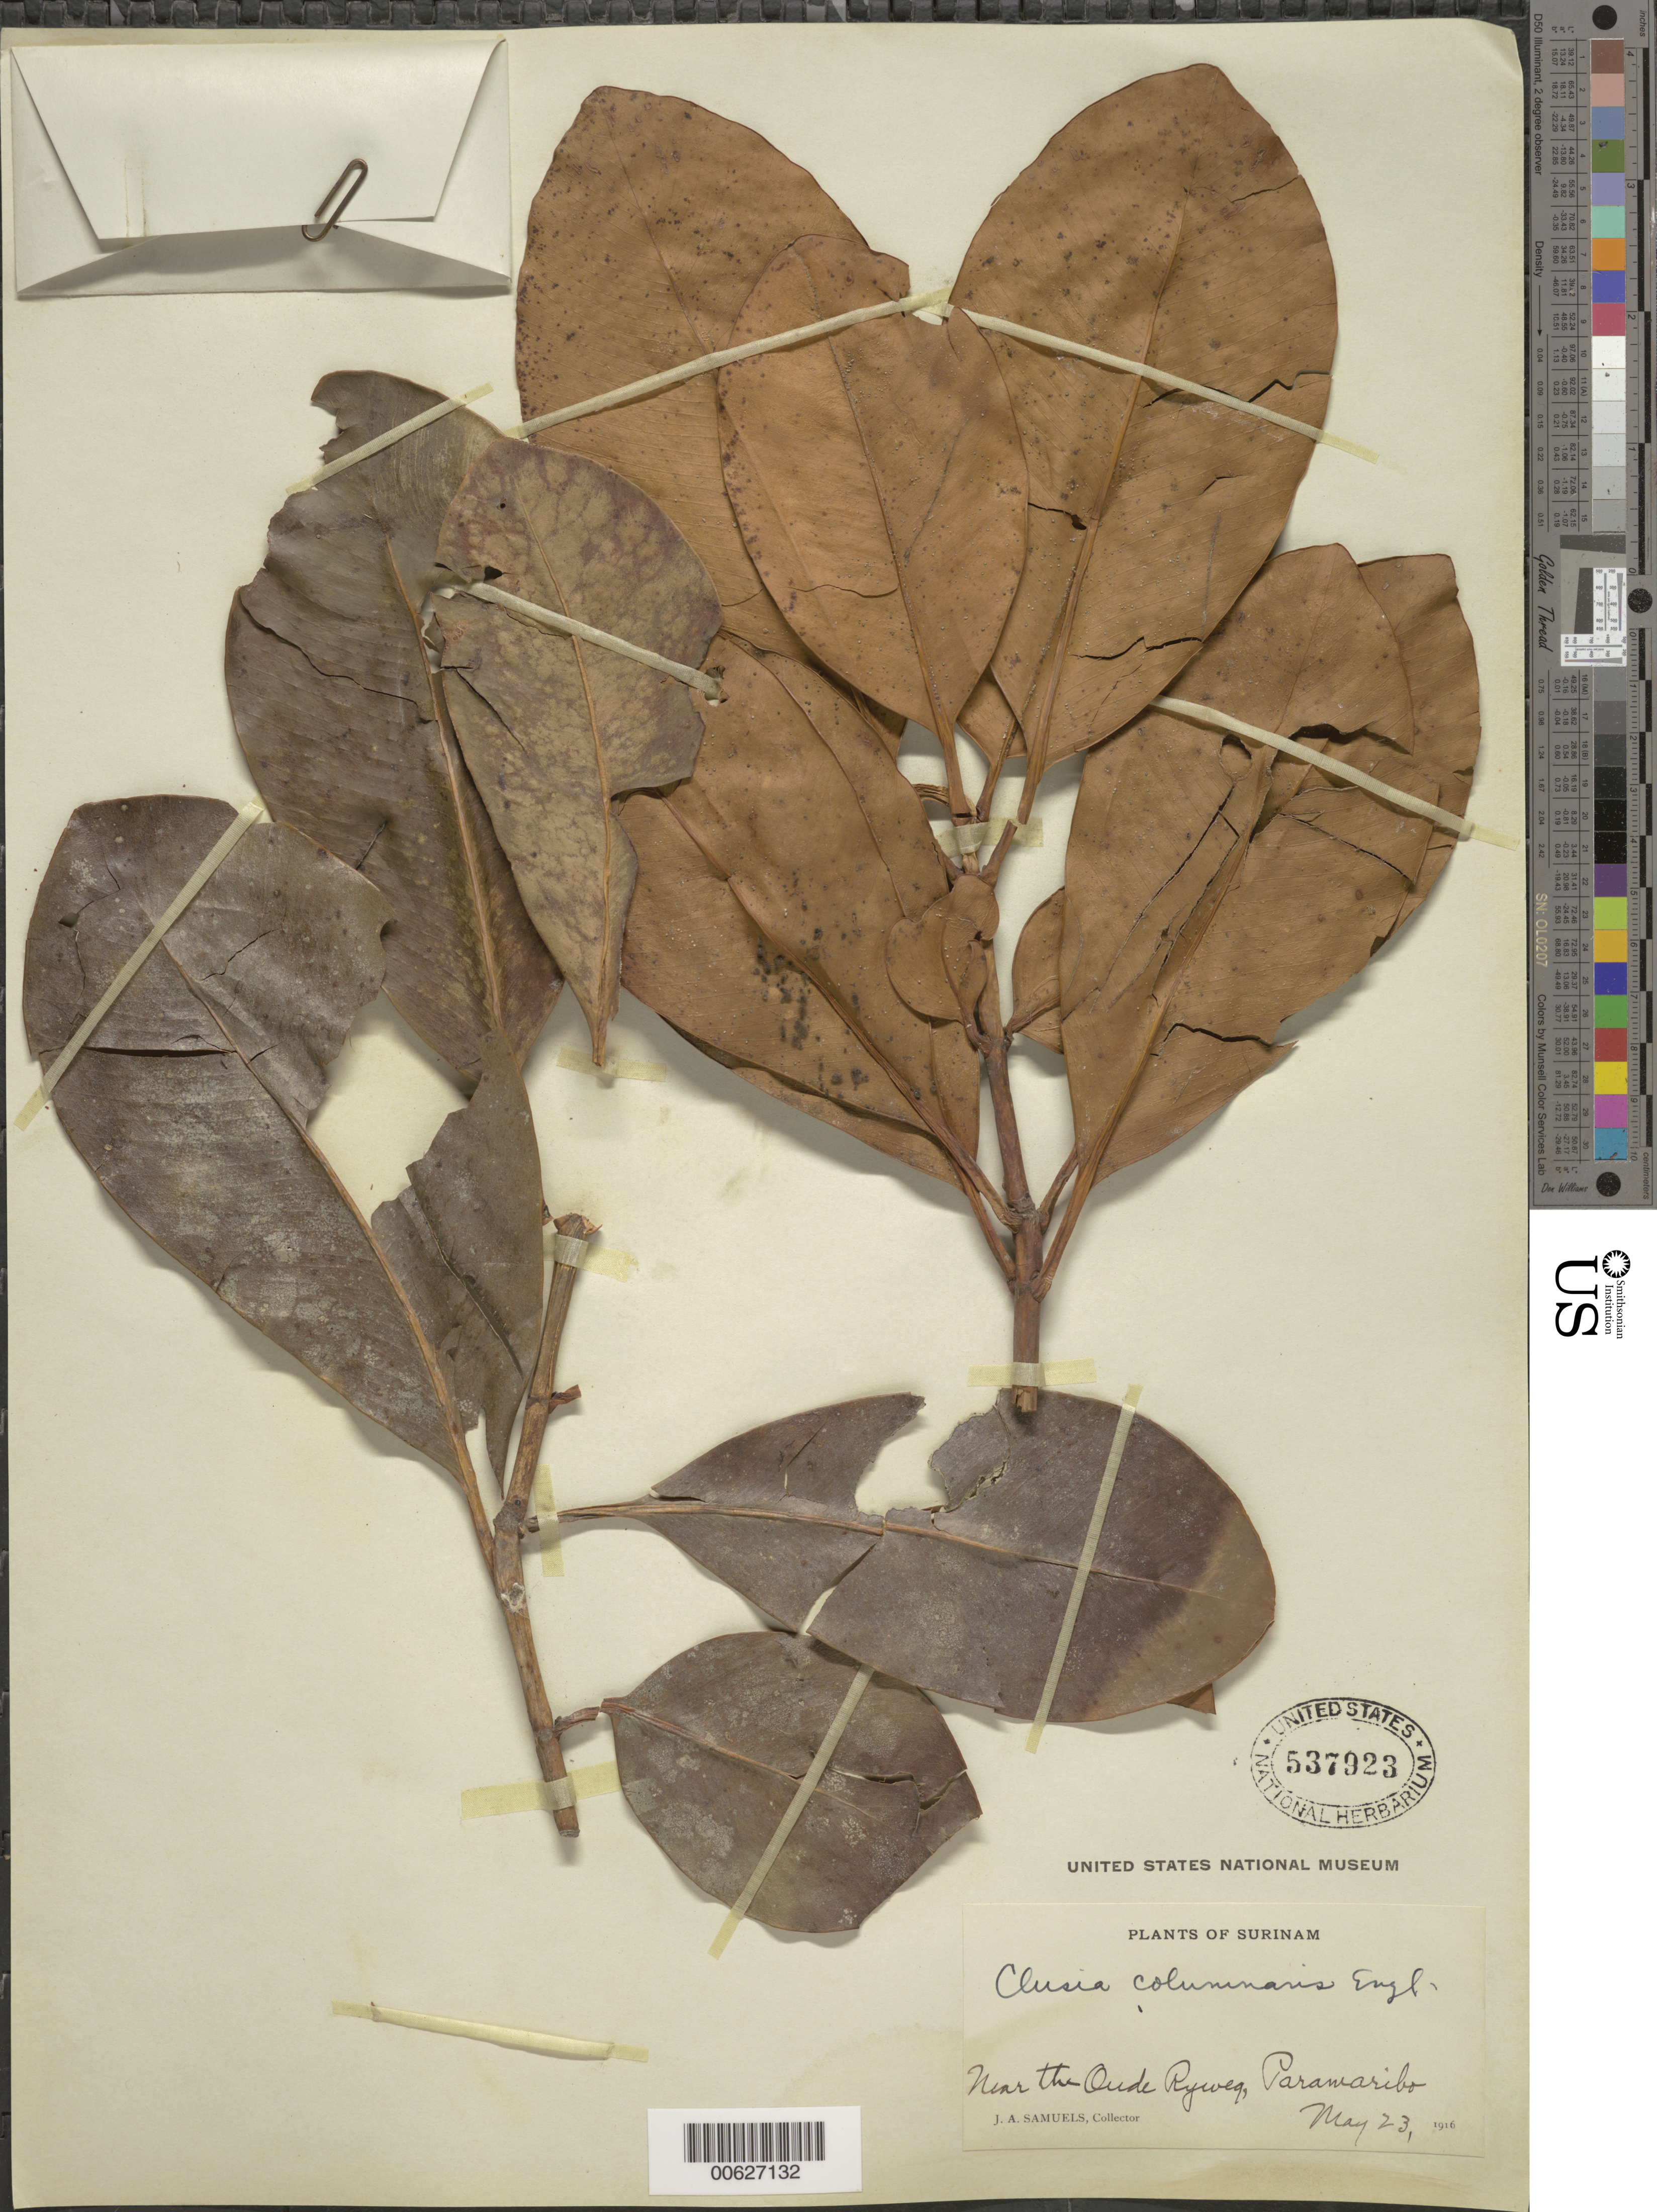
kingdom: Plantae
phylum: Tracheophyta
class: Magnoliopsida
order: Malpighiales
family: Clusiaceae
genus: Clusia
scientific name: Clusia columnaris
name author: Engl.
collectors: J. A. Samuels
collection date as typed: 23-May-16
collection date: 1916-05-23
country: Suriname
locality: Paramaribo, near Oude Ryweg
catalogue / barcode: US 537923